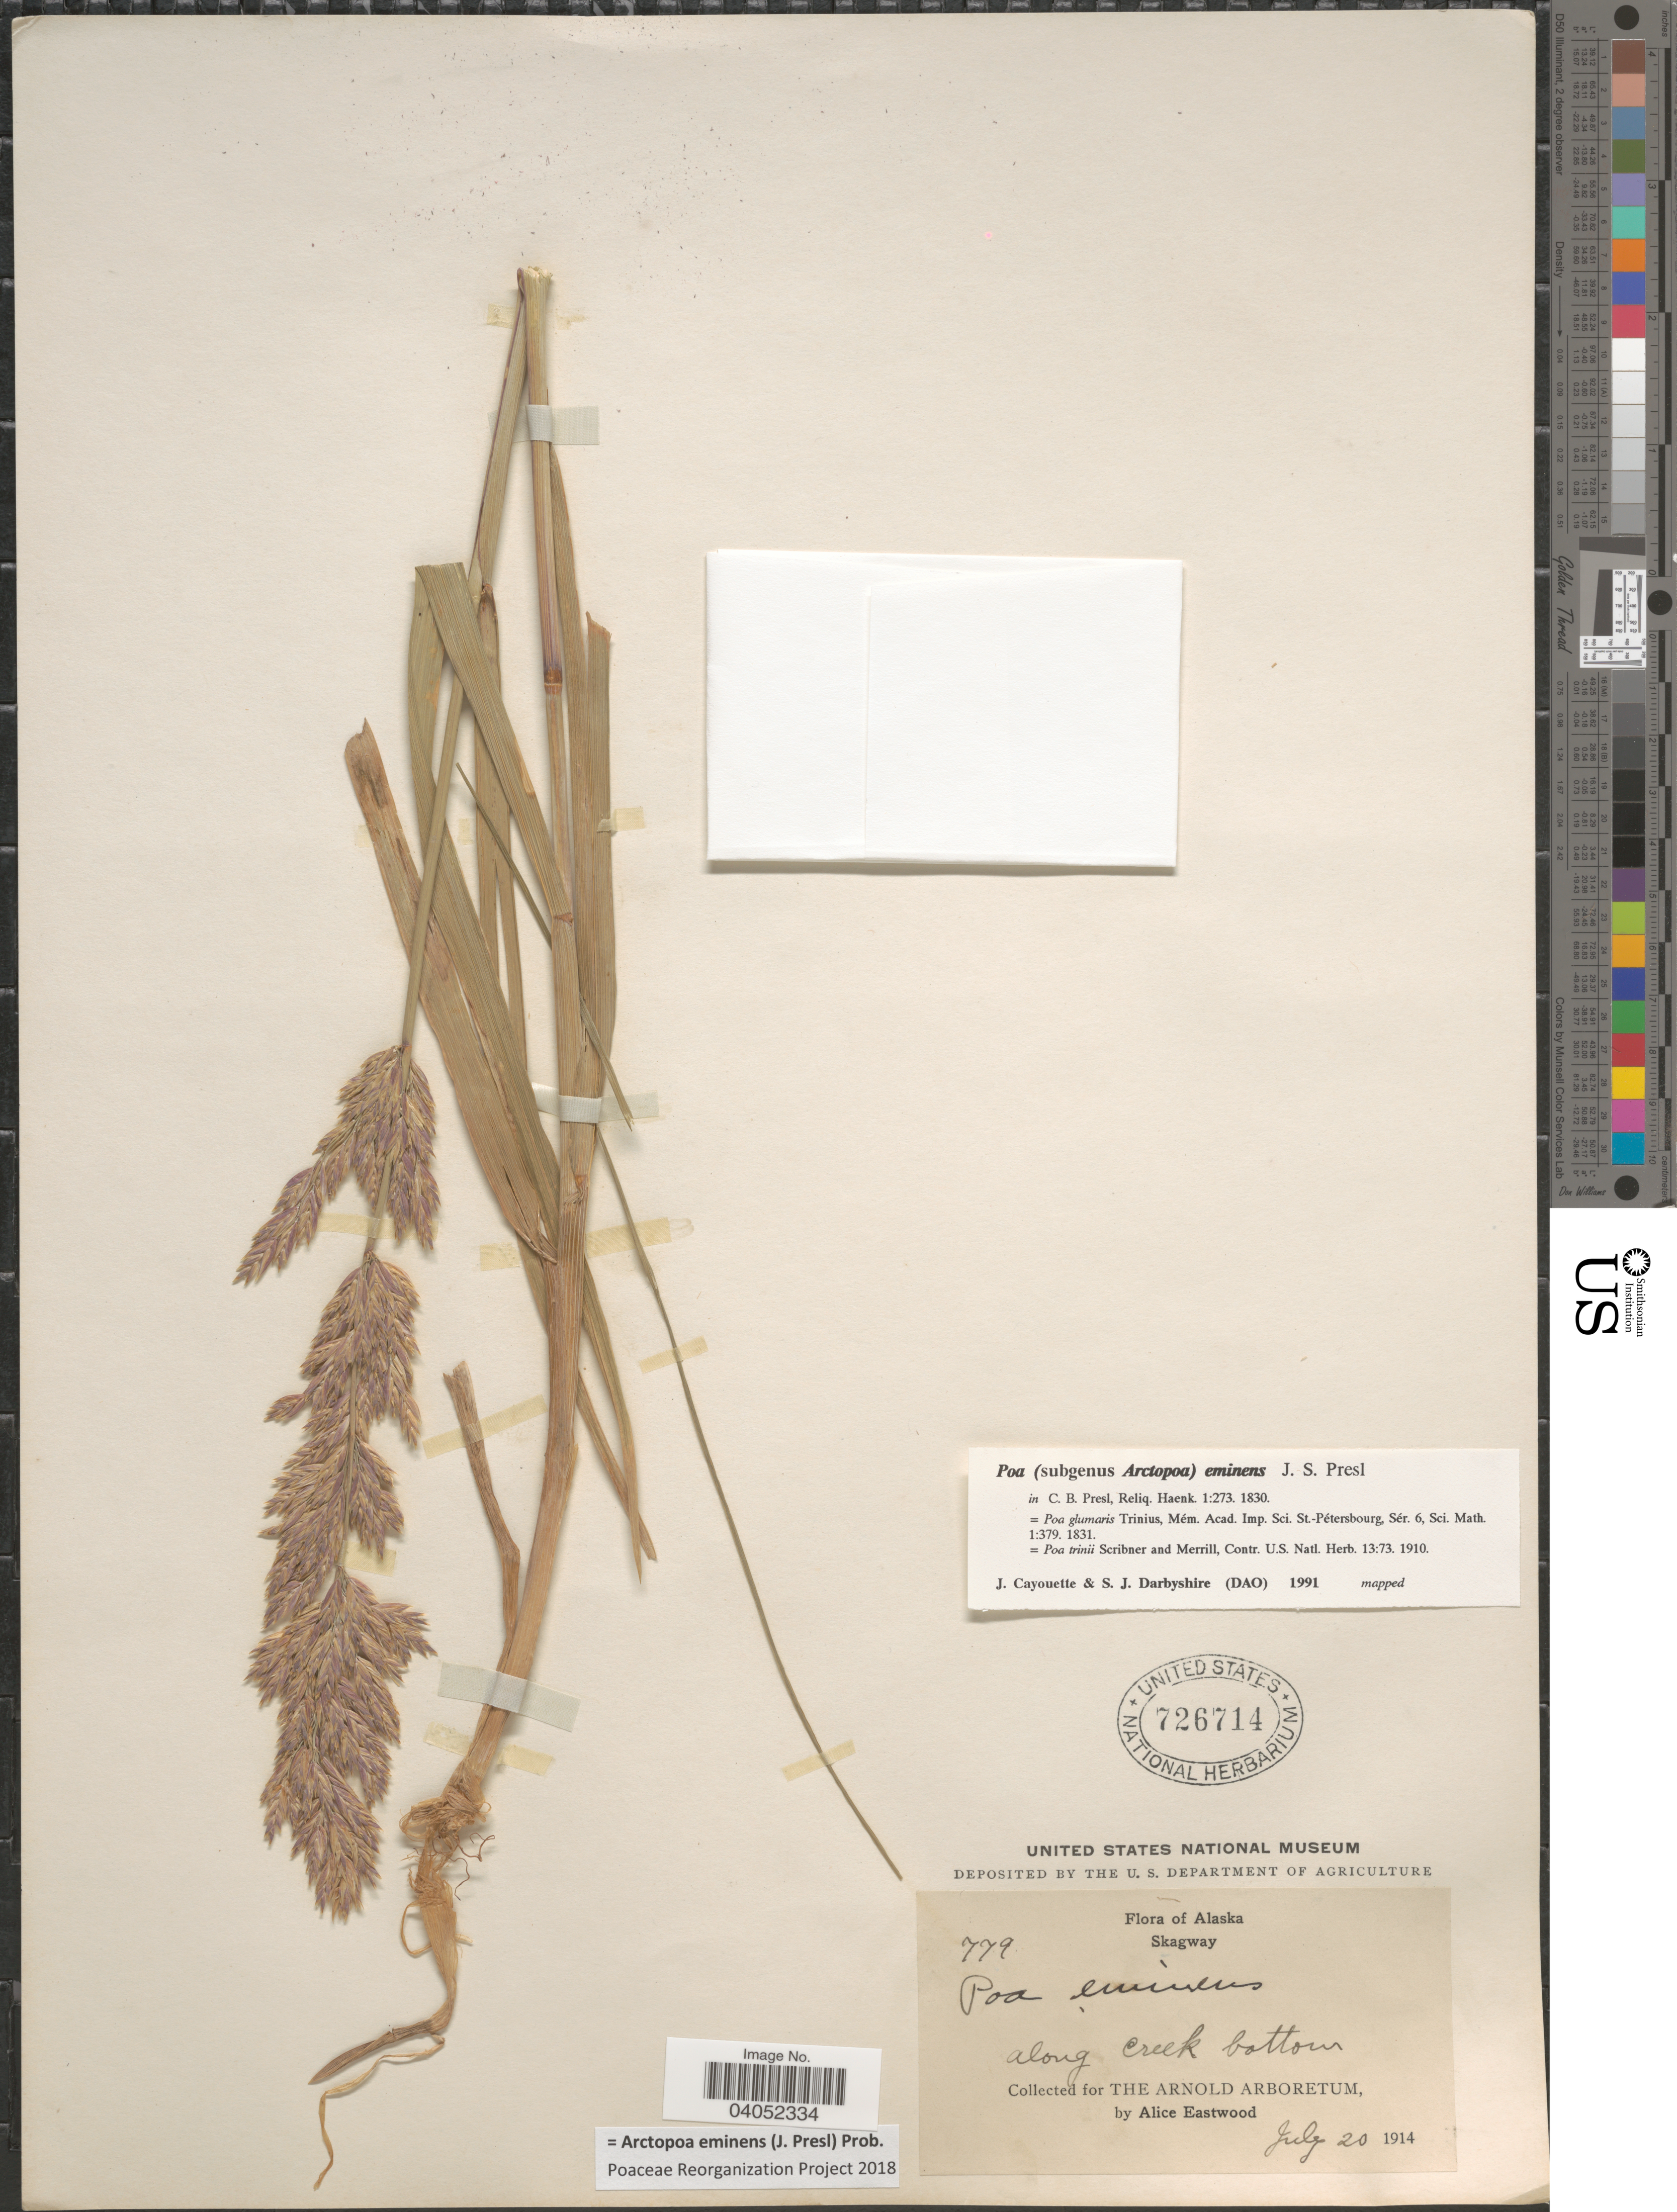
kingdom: Plantae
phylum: Tracheophyta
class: Liliopsida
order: Poales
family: Poaceae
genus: Arctopoa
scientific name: Arctopoa eminens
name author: (J. Presl) Prob.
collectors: A. Eastwood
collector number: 779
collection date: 1914-07-20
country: United States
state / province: Alaska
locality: Skagway. Along creek bottom.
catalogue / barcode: US 726714